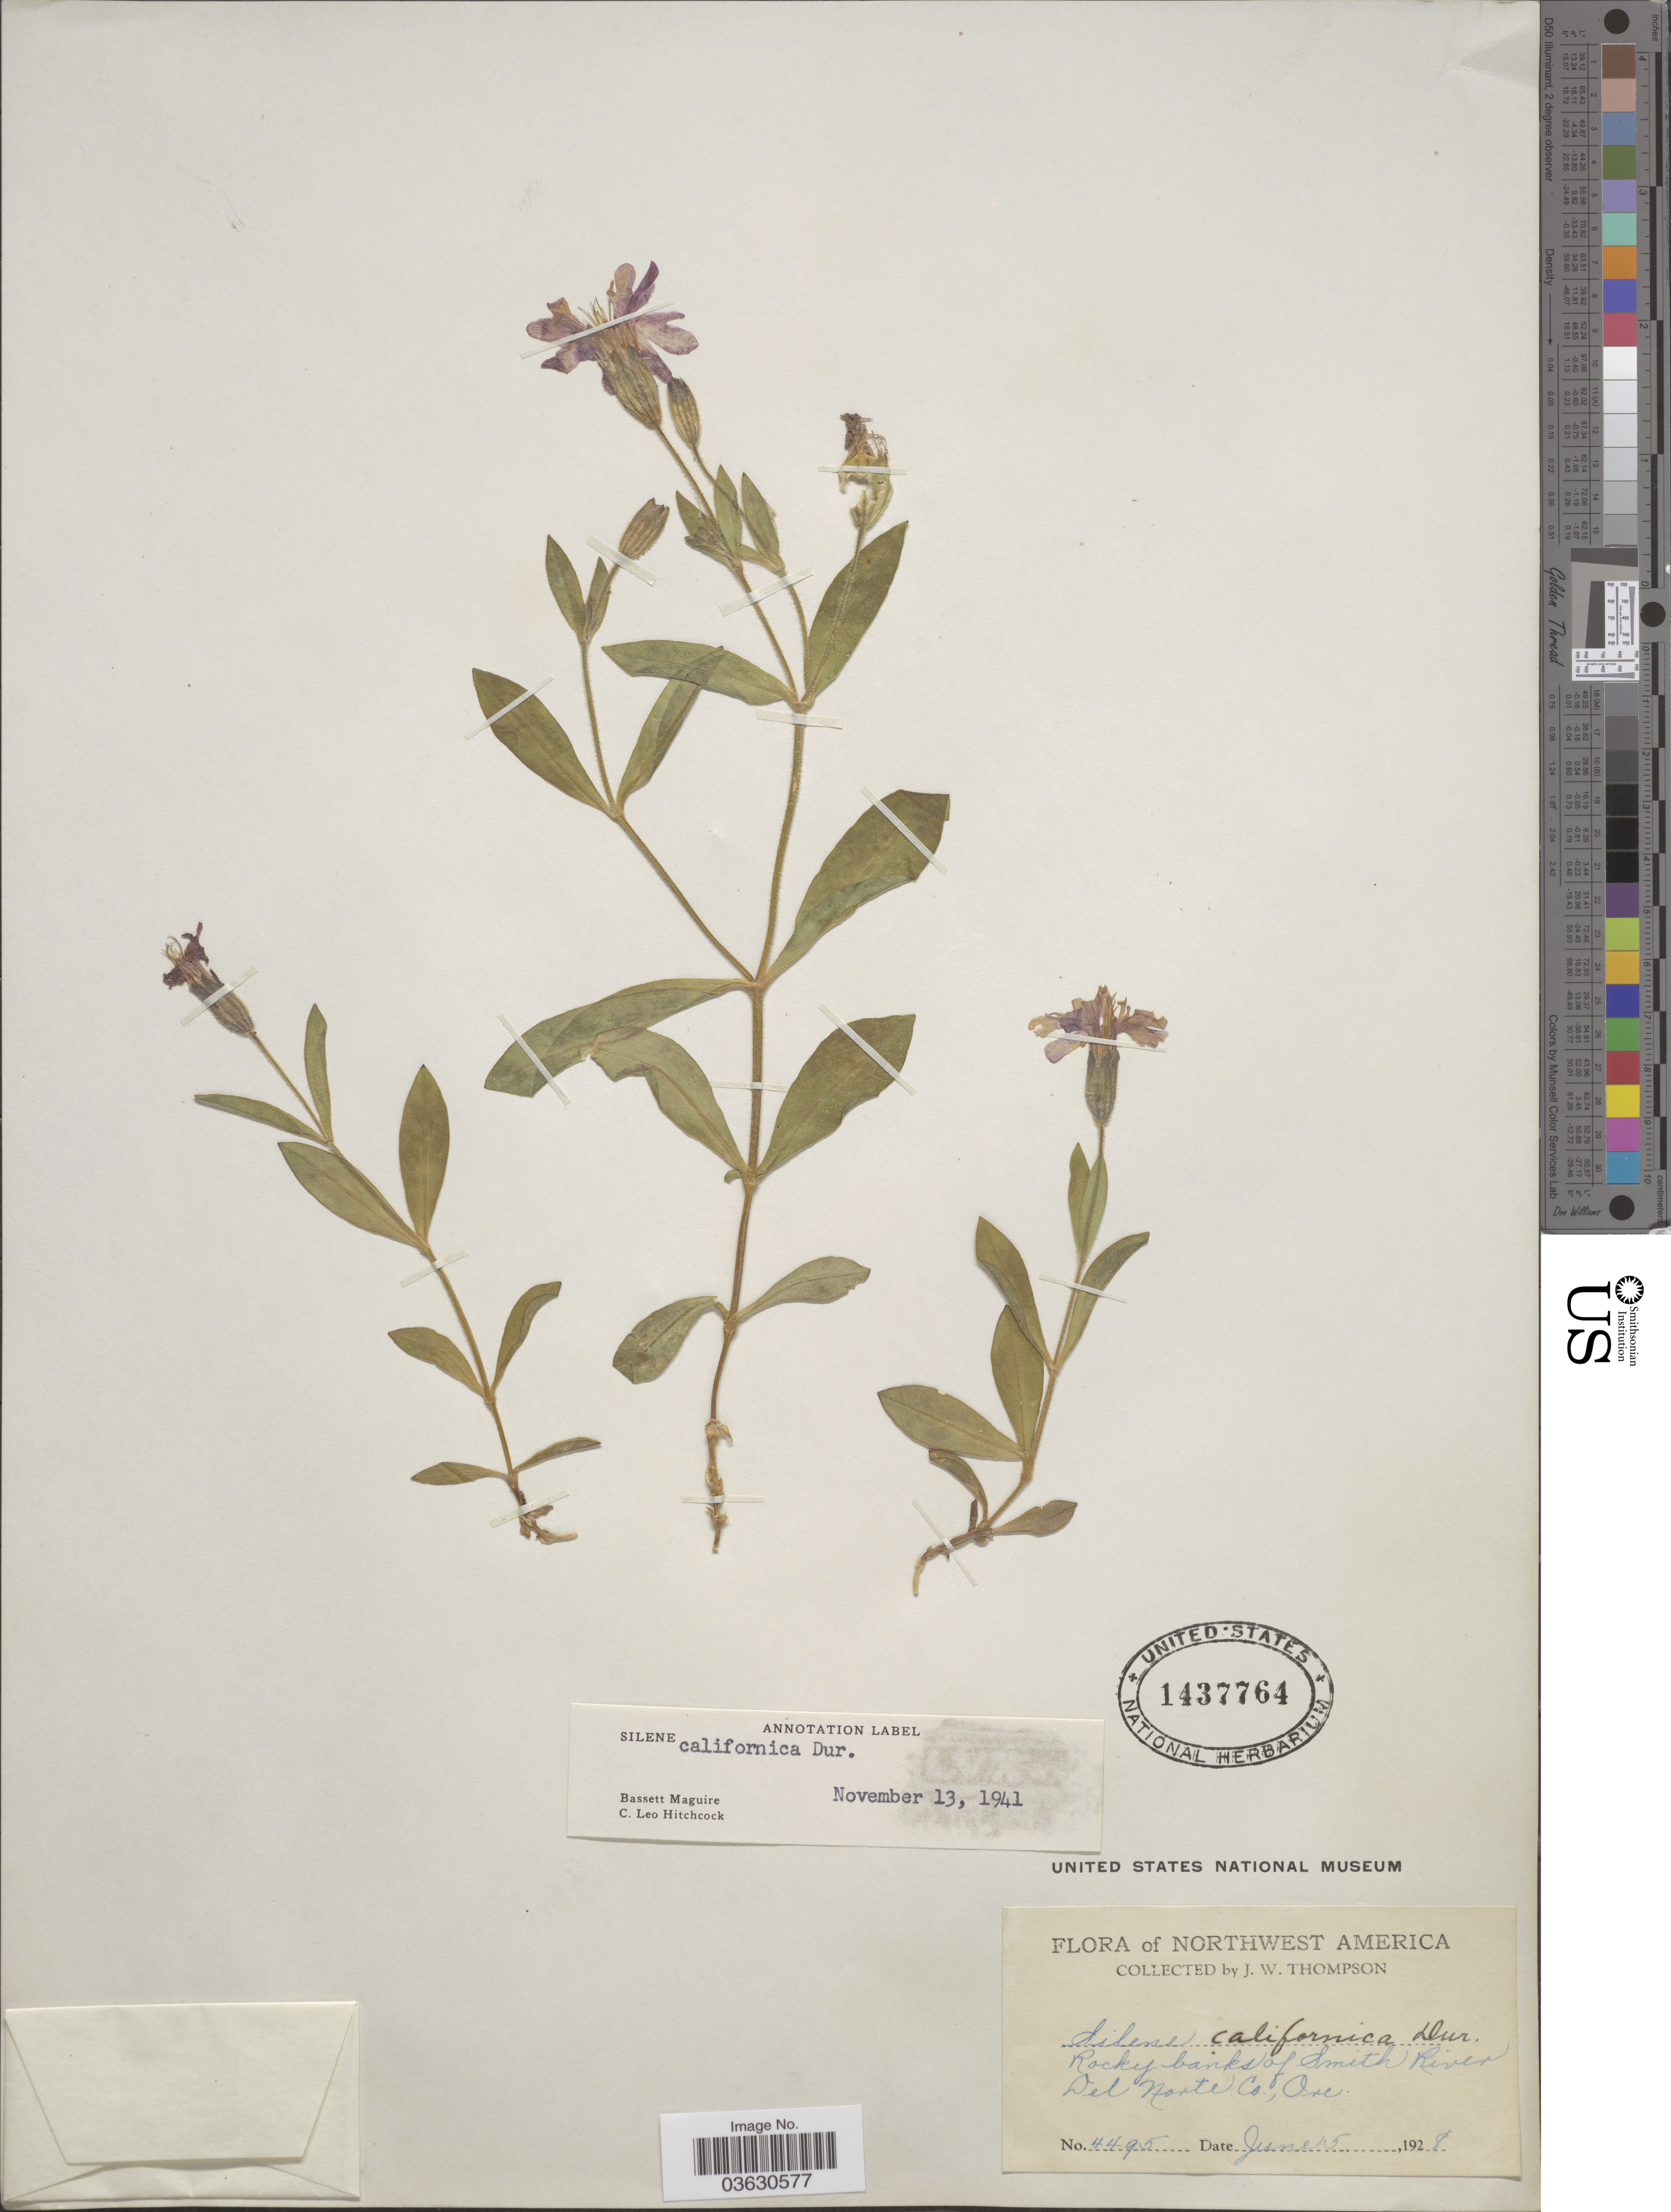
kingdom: Plantae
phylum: Tracheophyta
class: Magnoliopsida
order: Caryophyllales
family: Caryophyllaceae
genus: Silene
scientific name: Silene californica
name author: Durand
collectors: J. Thompson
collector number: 4495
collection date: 1928-06-05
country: United States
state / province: Oregon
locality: Northwest America. Rocky banks of Smith River Del Norte Co.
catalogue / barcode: US 1437764